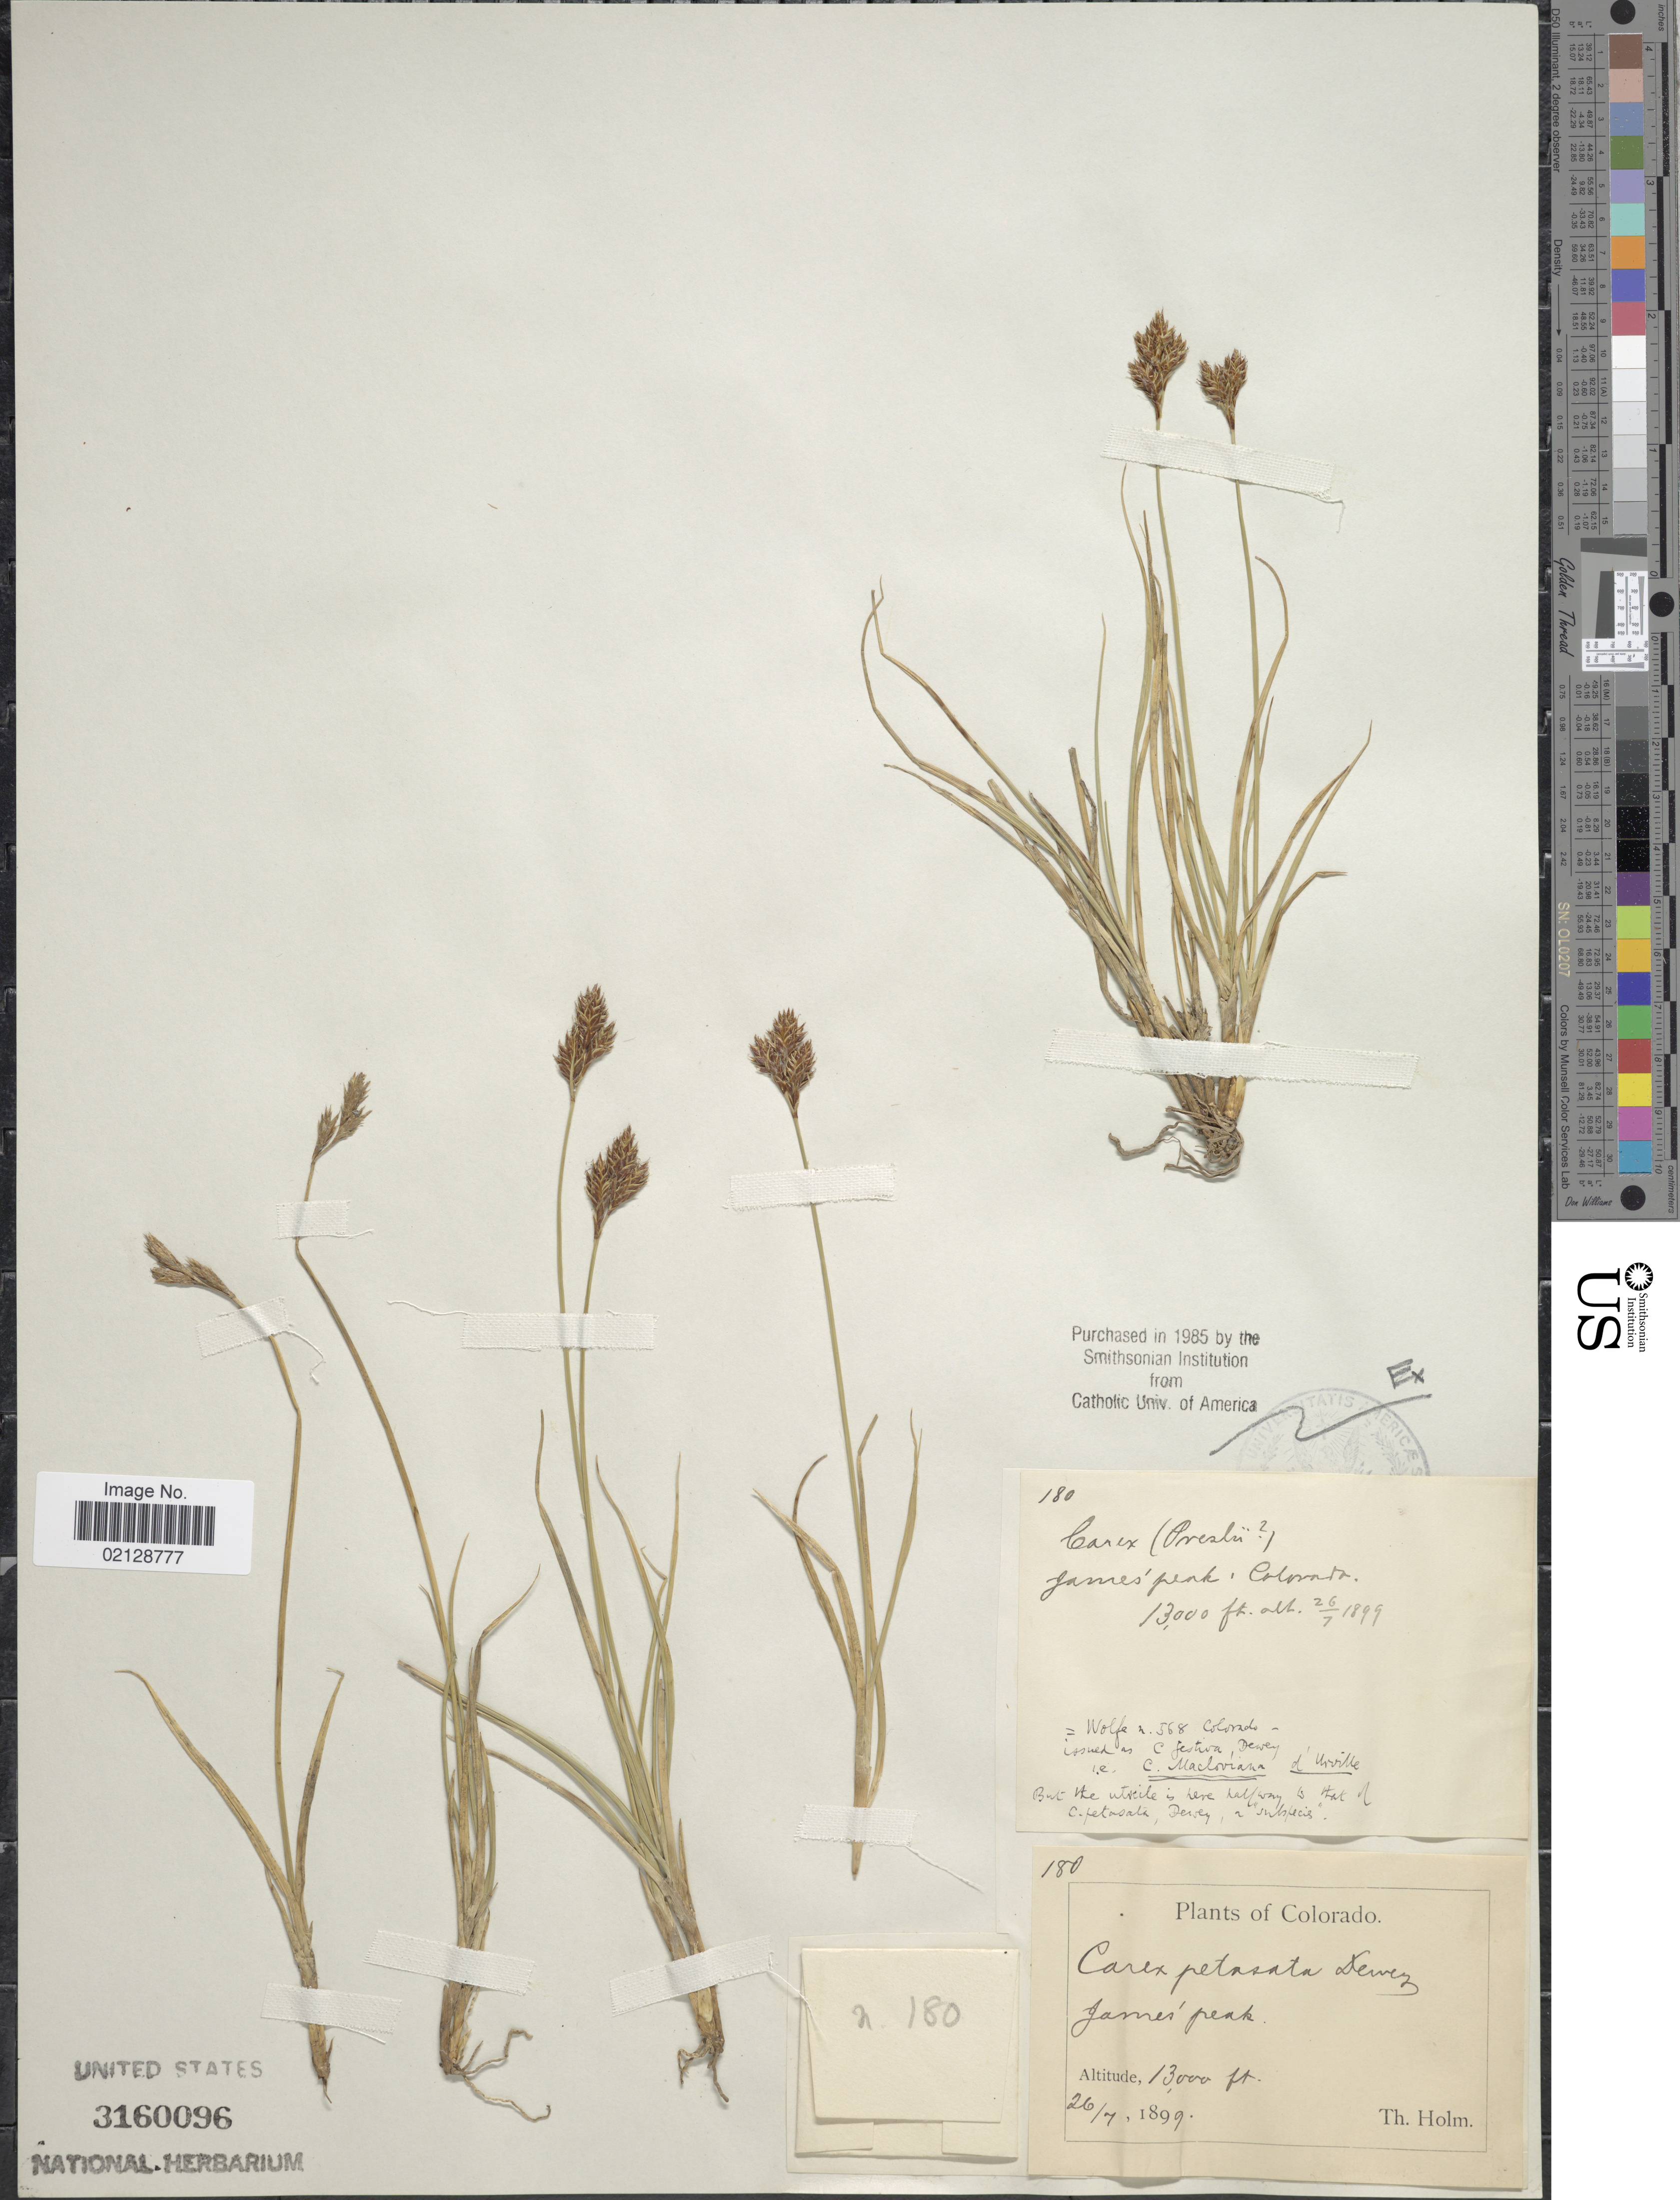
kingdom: Plantae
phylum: Tracheophyta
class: Liliopsida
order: Poales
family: Cyperaceae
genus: Carex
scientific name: Carex petasata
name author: Dewey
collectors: T. Holm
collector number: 180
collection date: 1899-07-26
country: United States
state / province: Colorado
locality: Jame's Peak, Colorado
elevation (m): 3962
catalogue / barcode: US 3160096